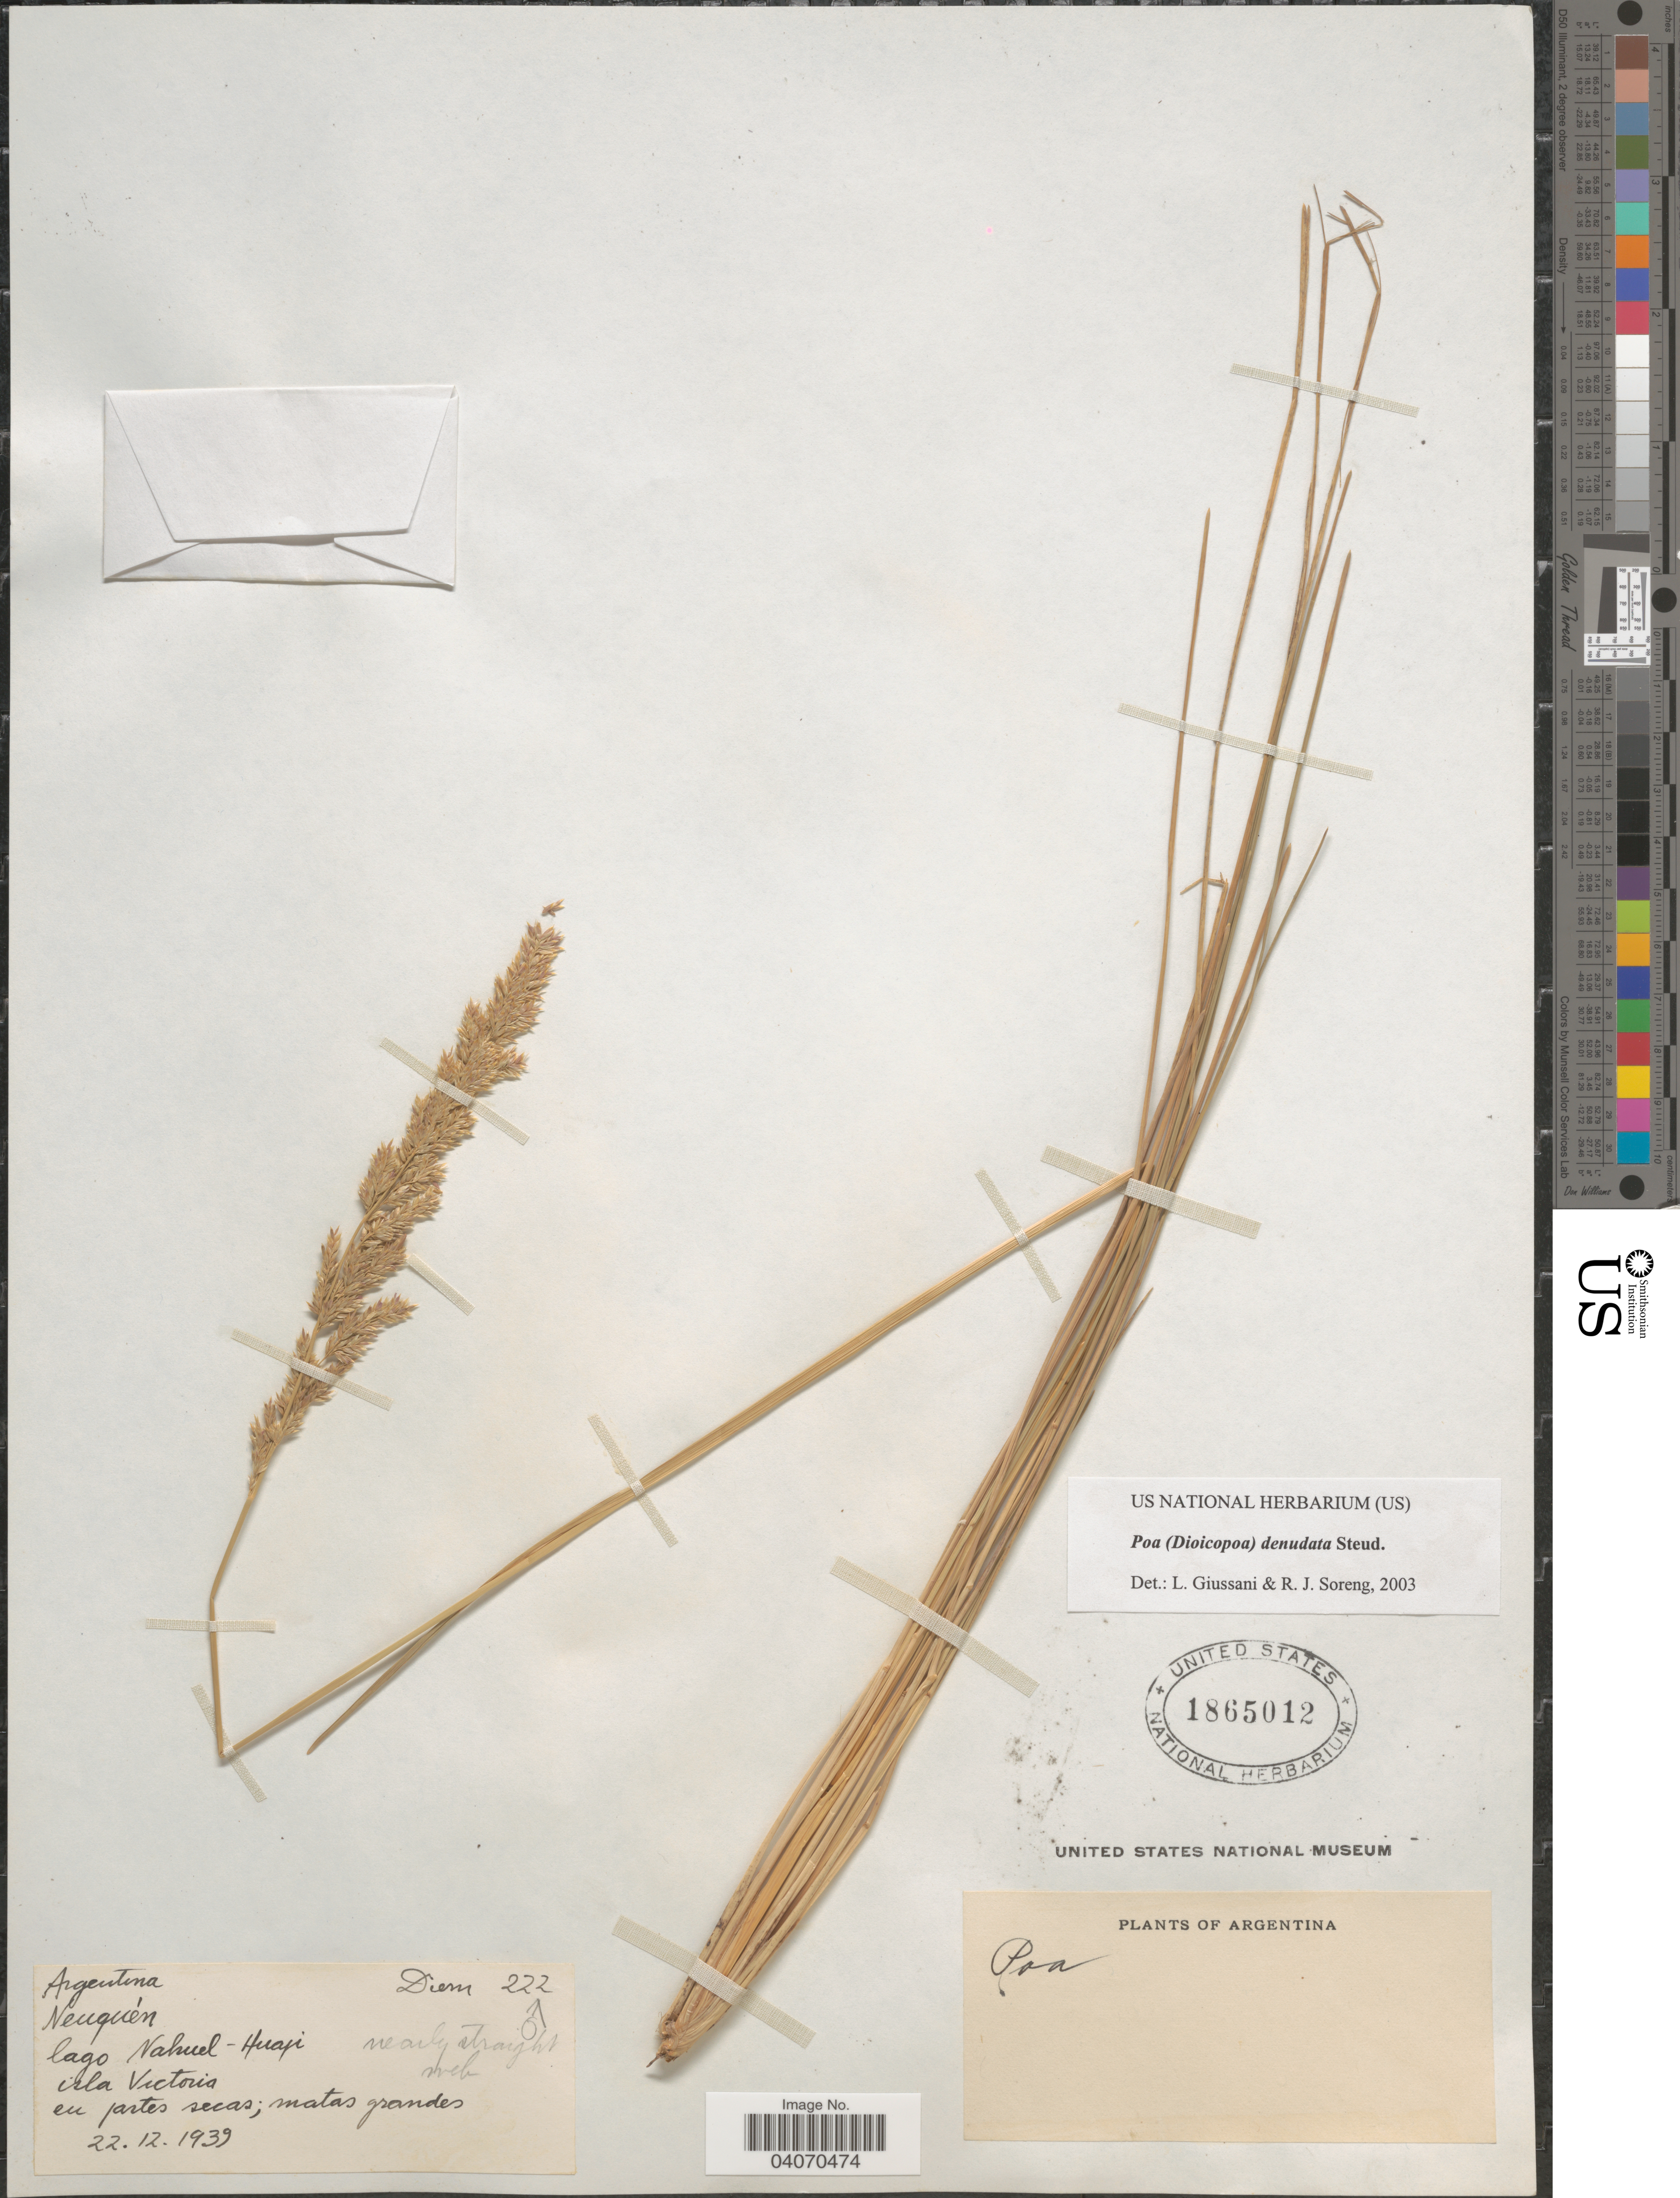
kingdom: Plantae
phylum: Tracheophyta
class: Liliopsida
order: Poales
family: Poaceae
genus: Poa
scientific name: Poa denudata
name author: Steud.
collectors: Diem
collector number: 222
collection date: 1939-12-22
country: Argentina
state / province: Neuquen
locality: Lago Nahuel - Huapi. Isla Victoria.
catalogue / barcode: US 1865012